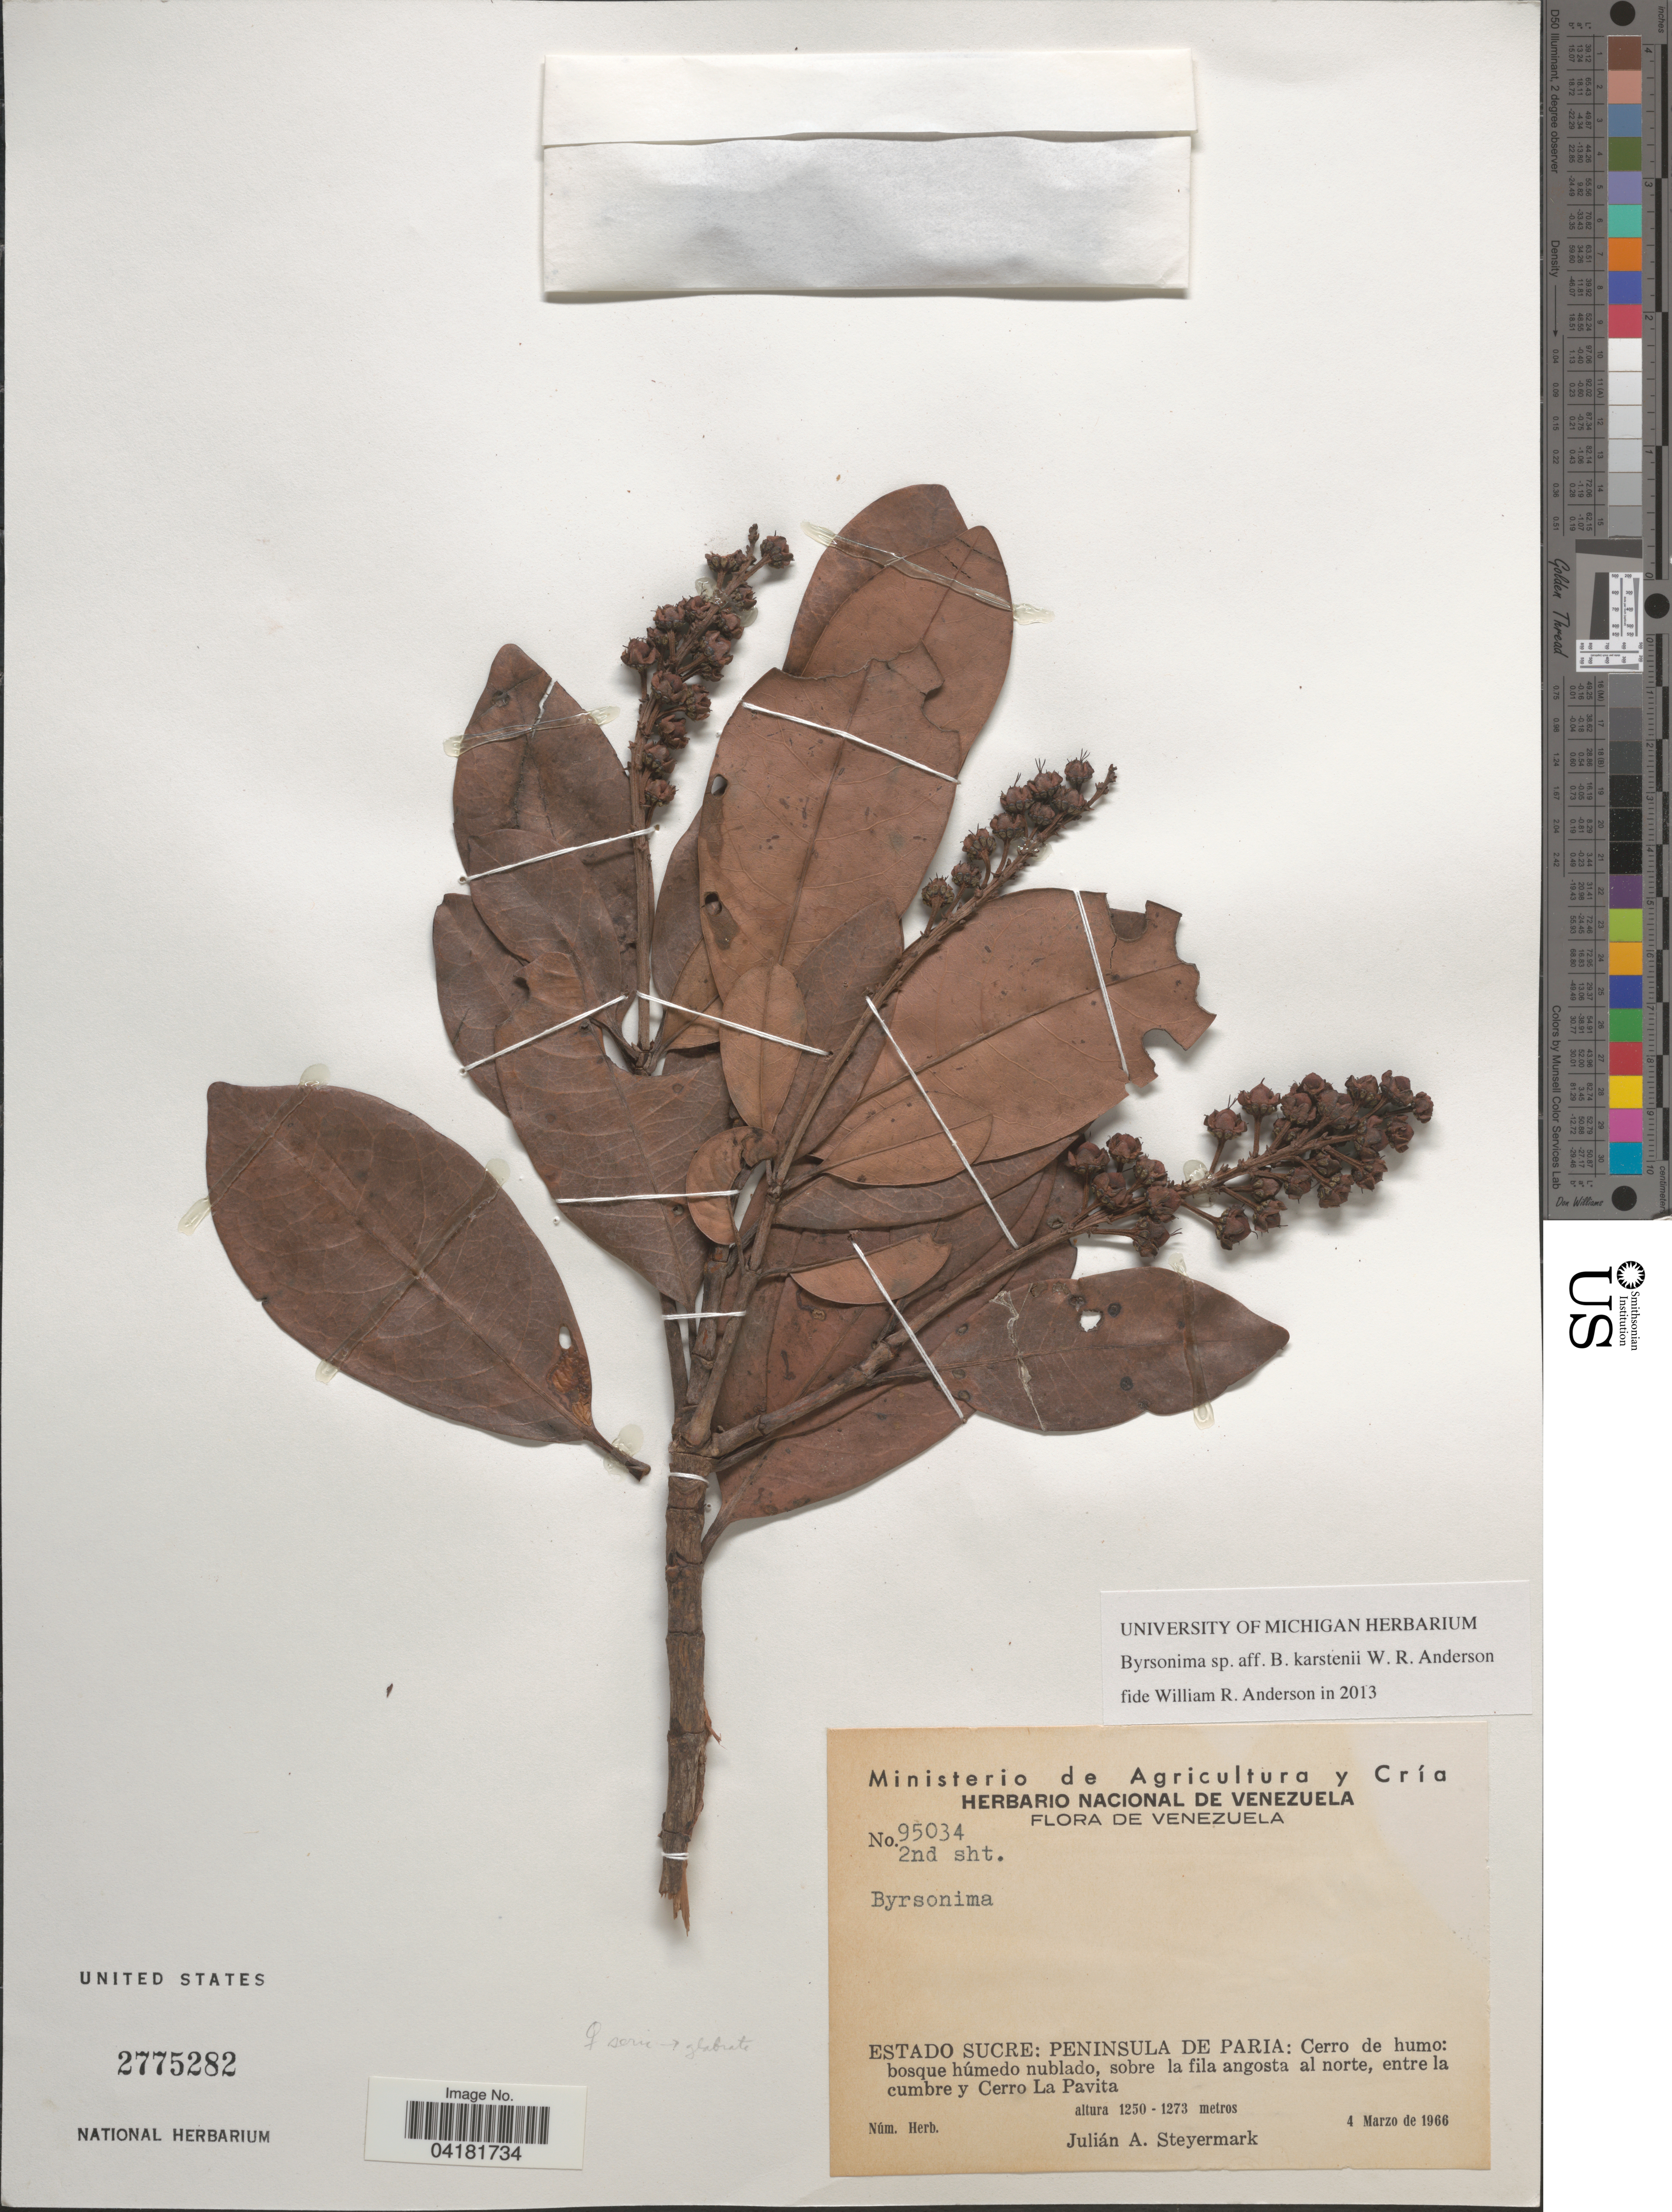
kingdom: Plantae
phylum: Tracheophyta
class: Magnoliopsida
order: Malpighiales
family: Malpighiaceae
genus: Byrsonima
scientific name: Byrsonima sp. aff. karstenii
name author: W.R. Anderson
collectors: J. Steyermark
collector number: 95034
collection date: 1966-03-04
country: Venezuela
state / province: Sucre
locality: Peninsula de Paria: Cerro de humo: bosque húmedo nublado, sobre la fila angosta al norte, entre la cumbre y Cerro La Pavita.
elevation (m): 1250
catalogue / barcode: US 2775282